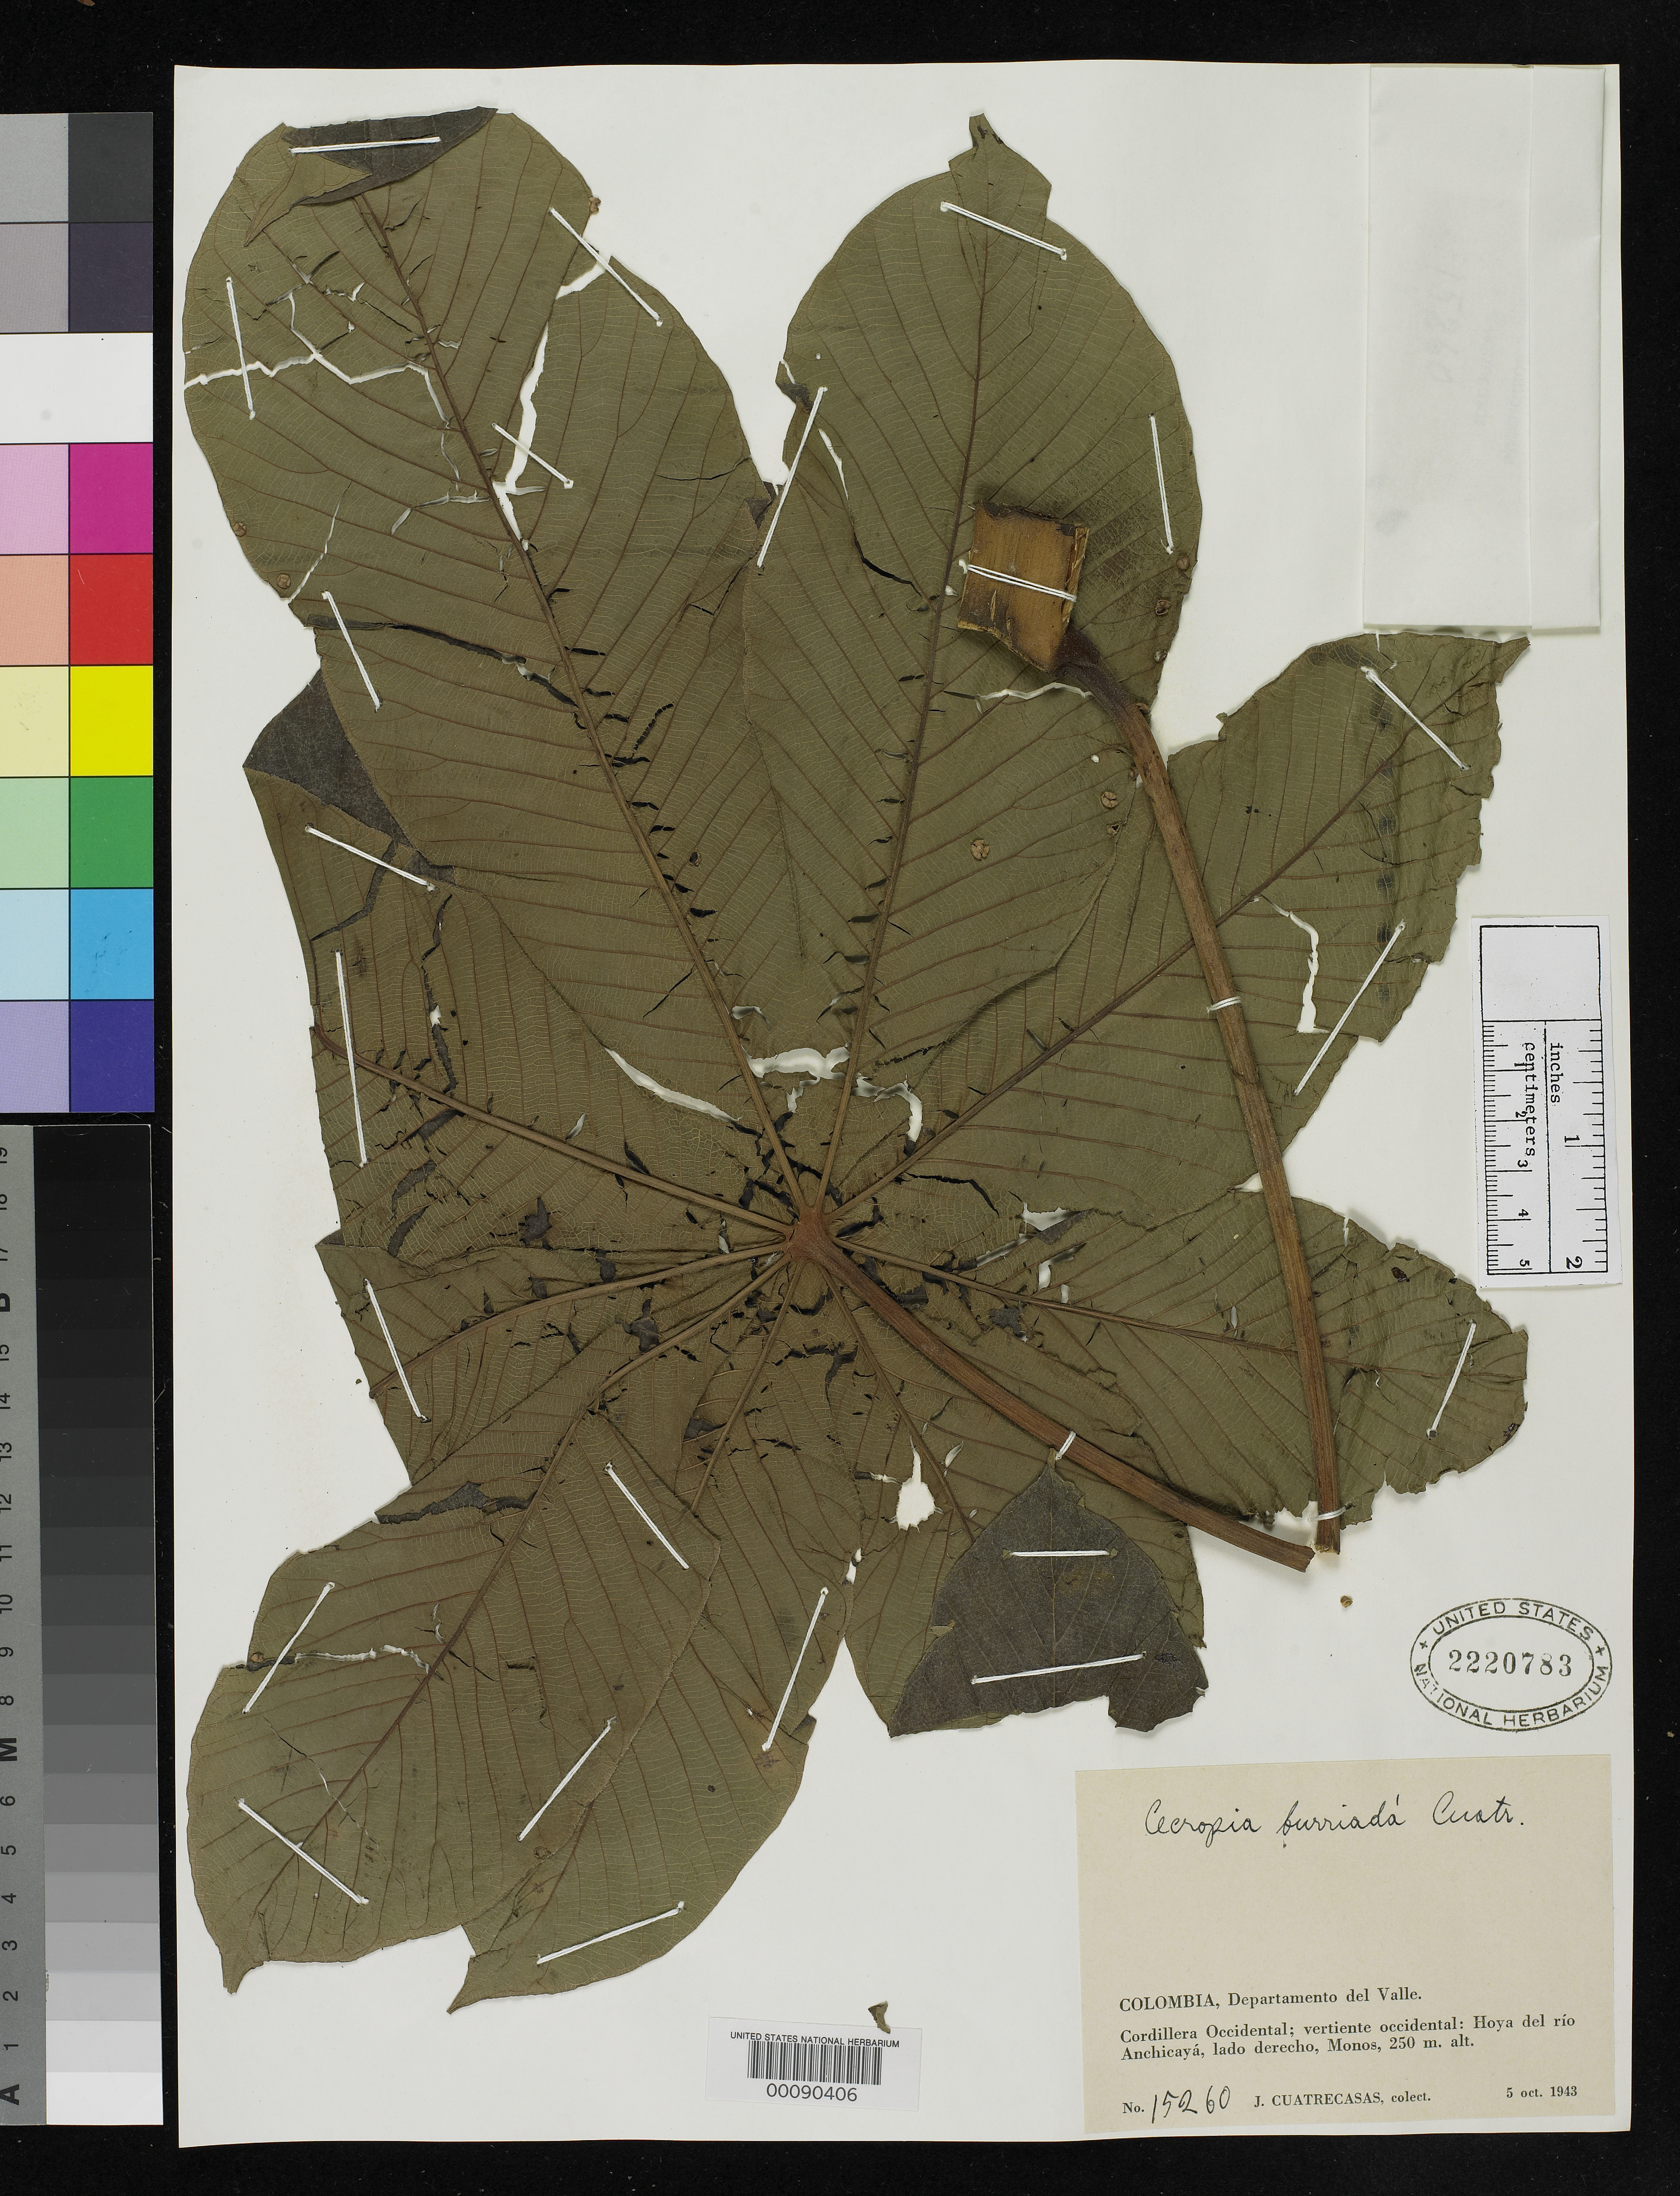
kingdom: Plantae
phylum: Tracheophyta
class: Magnoliopsida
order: Rosales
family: Urticaceae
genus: Cecropia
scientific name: Cecropia burriada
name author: Cuatrec.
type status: Paratype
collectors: J. Cuatrecasas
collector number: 15260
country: Colombia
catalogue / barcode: US 2220783